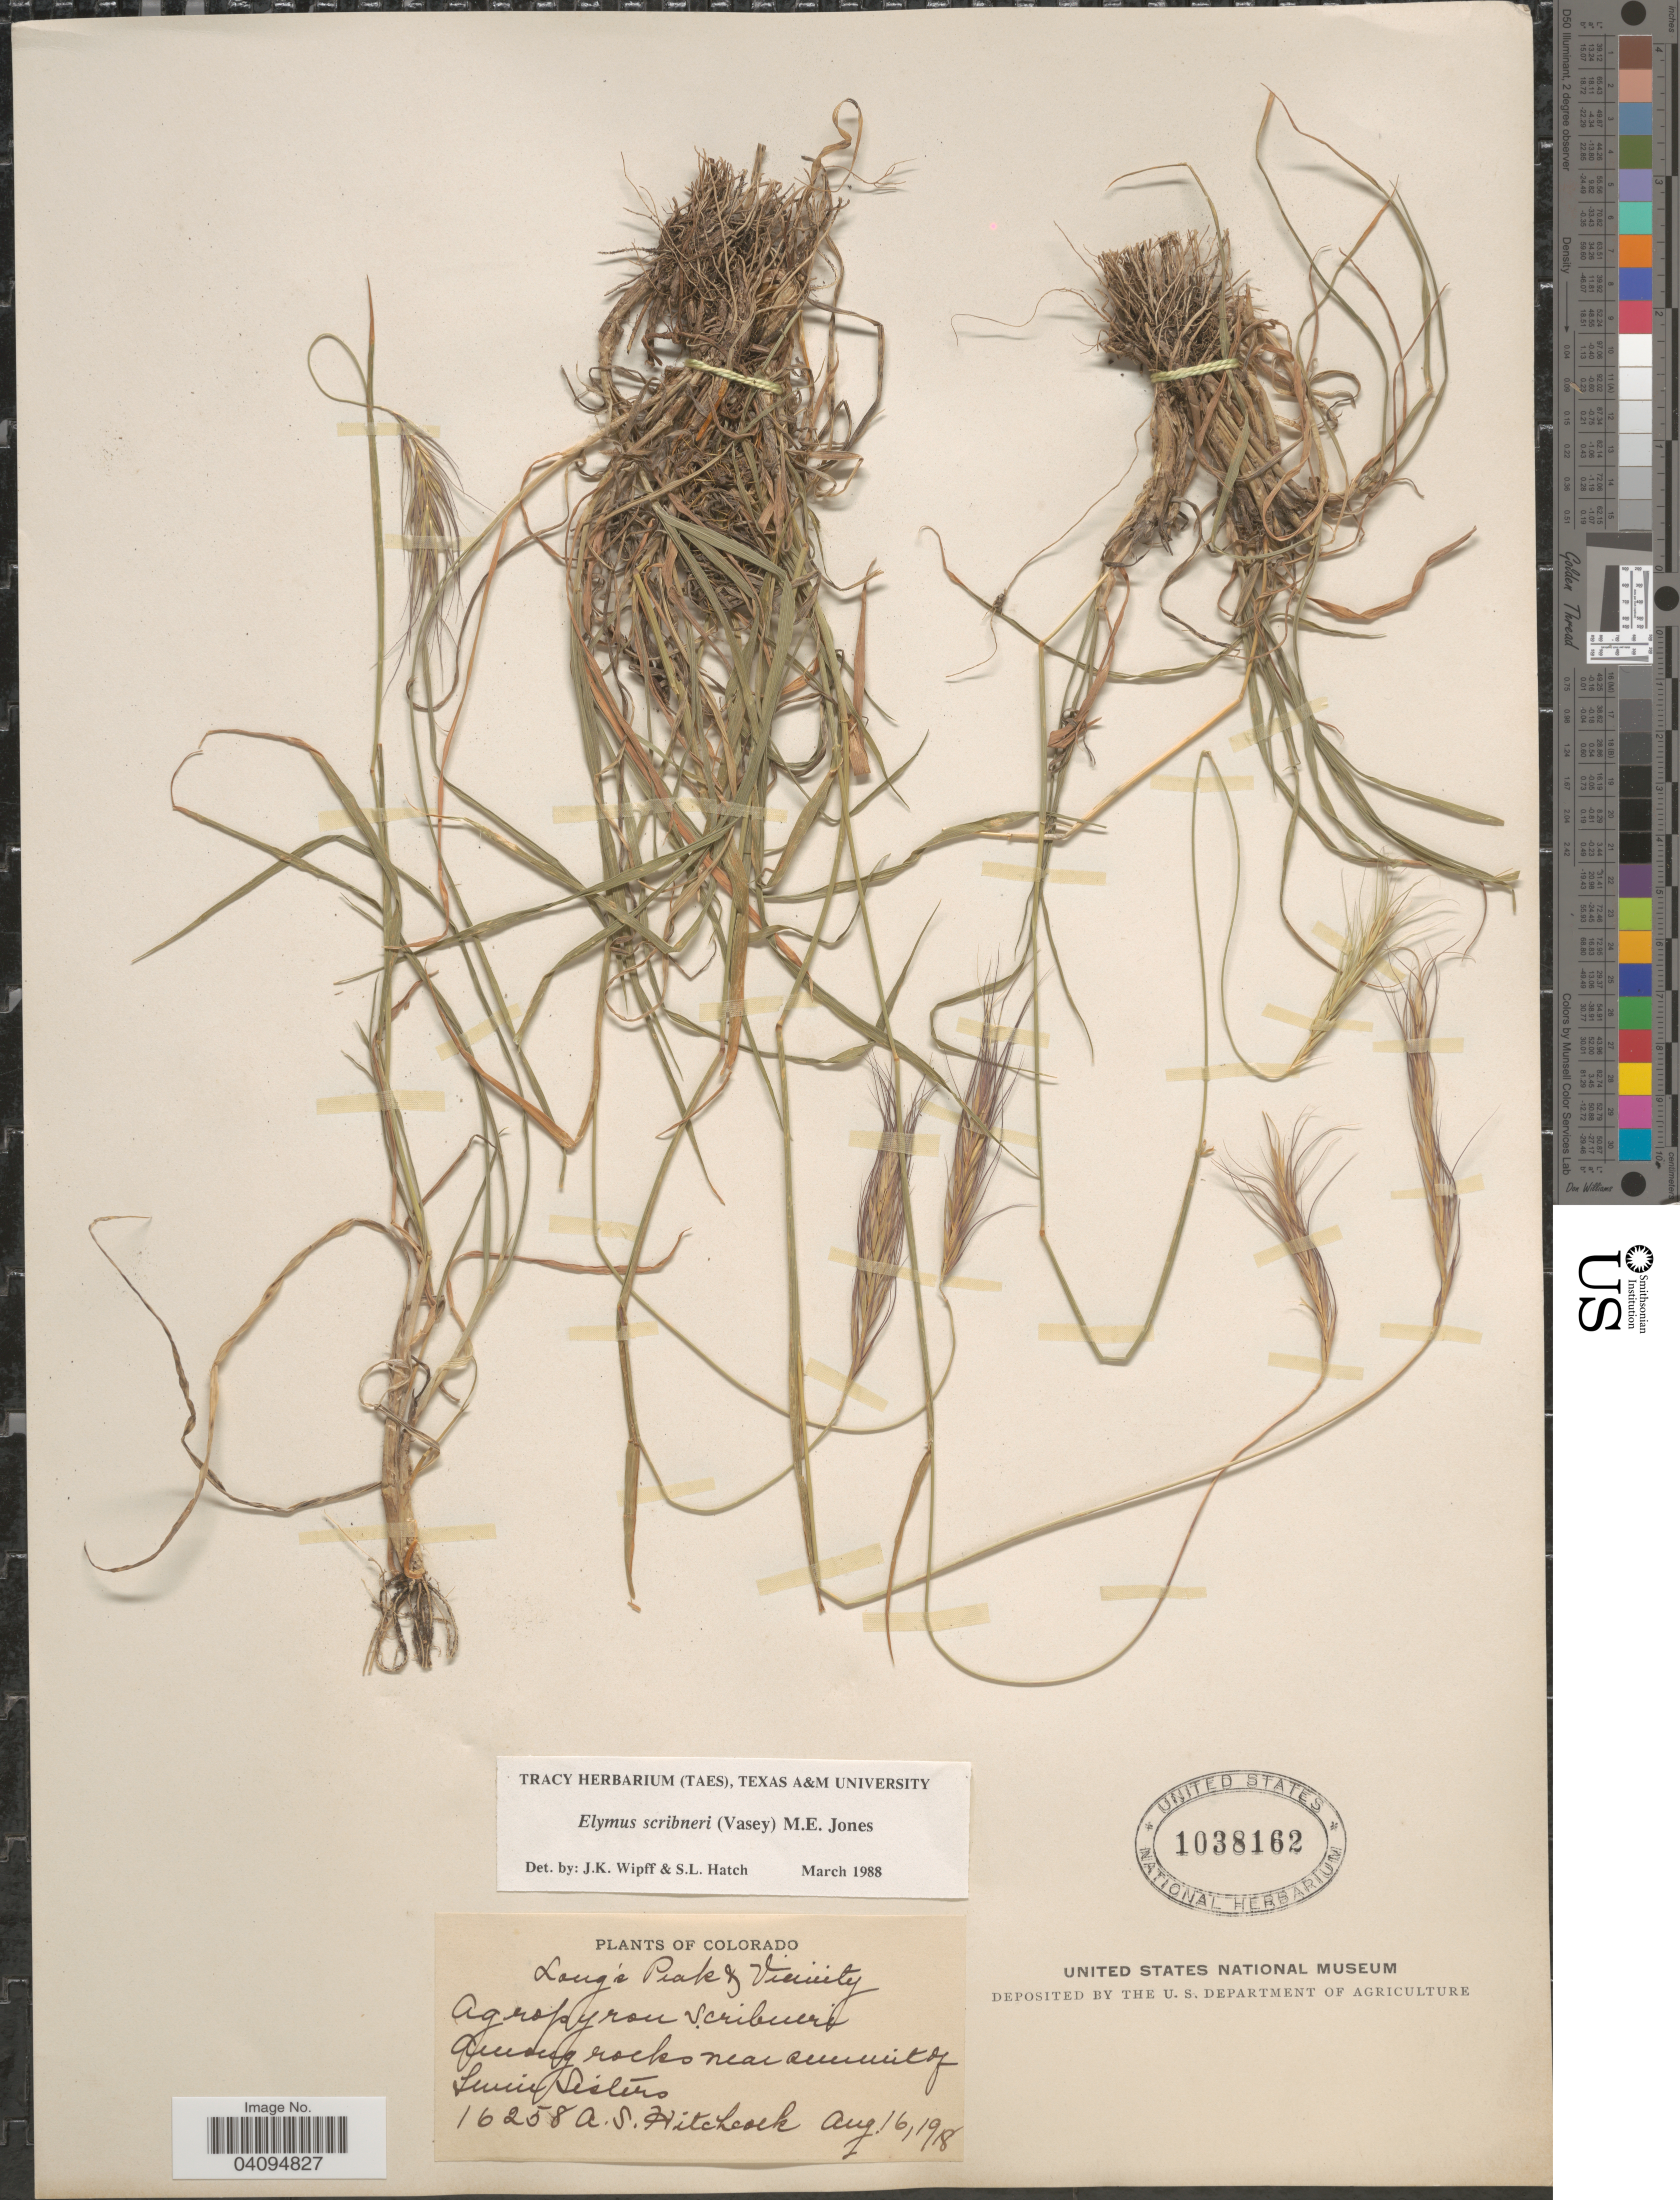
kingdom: Plantae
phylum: Tracheophyta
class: Liliopsida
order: Poales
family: Poaceae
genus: Elymus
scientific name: Elymus scribneri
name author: (Vasey) M.E. Jones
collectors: A. S. Hitchcock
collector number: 16258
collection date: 1918-08-16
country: United States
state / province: Colorado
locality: Long's Peak & Vicinity. Among rocks near summit of Twin Sisters.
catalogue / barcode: US 1038162